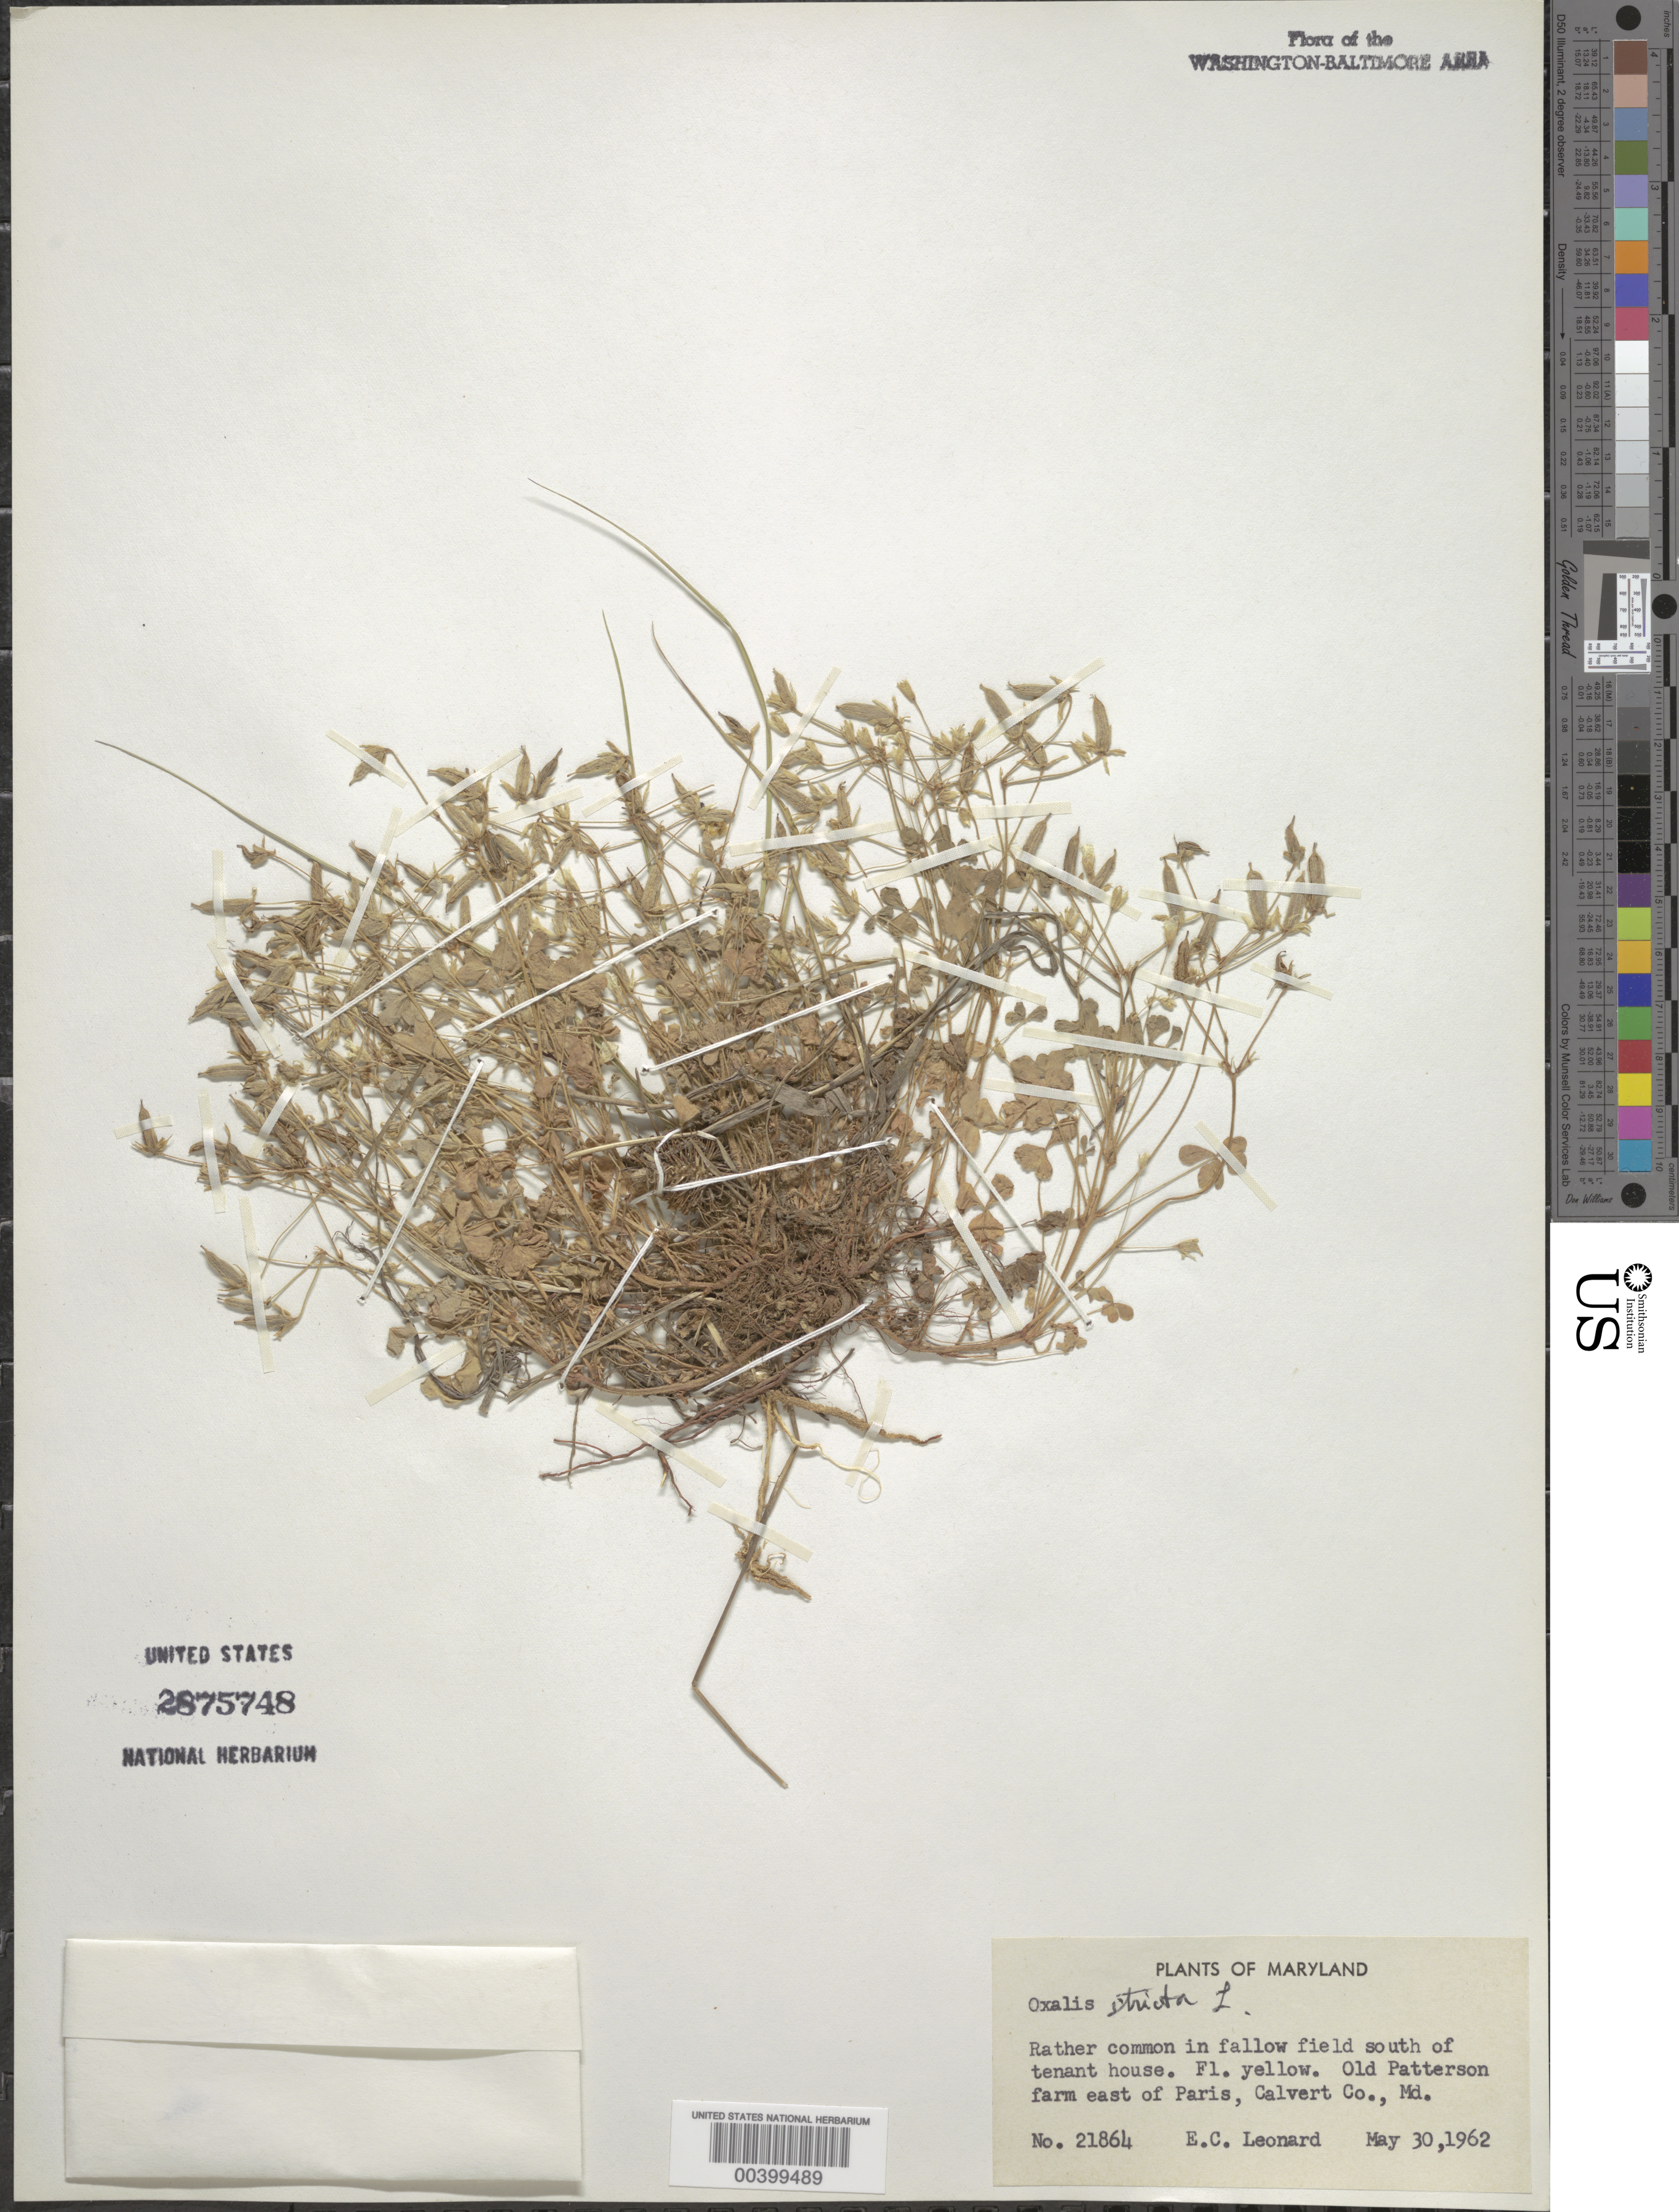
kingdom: Plantae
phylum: Tracheophyta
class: Magnoliopsida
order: Oxalidales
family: Oxalidaceae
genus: Oxalis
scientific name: Oxalis stricta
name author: L.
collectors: E. C. Leonard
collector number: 21864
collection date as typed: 30 May 1962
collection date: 1962-05-30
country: United States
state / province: Maryland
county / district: Calvert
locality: East of Paris, Old Patterson Farm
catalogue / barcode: US 2875748